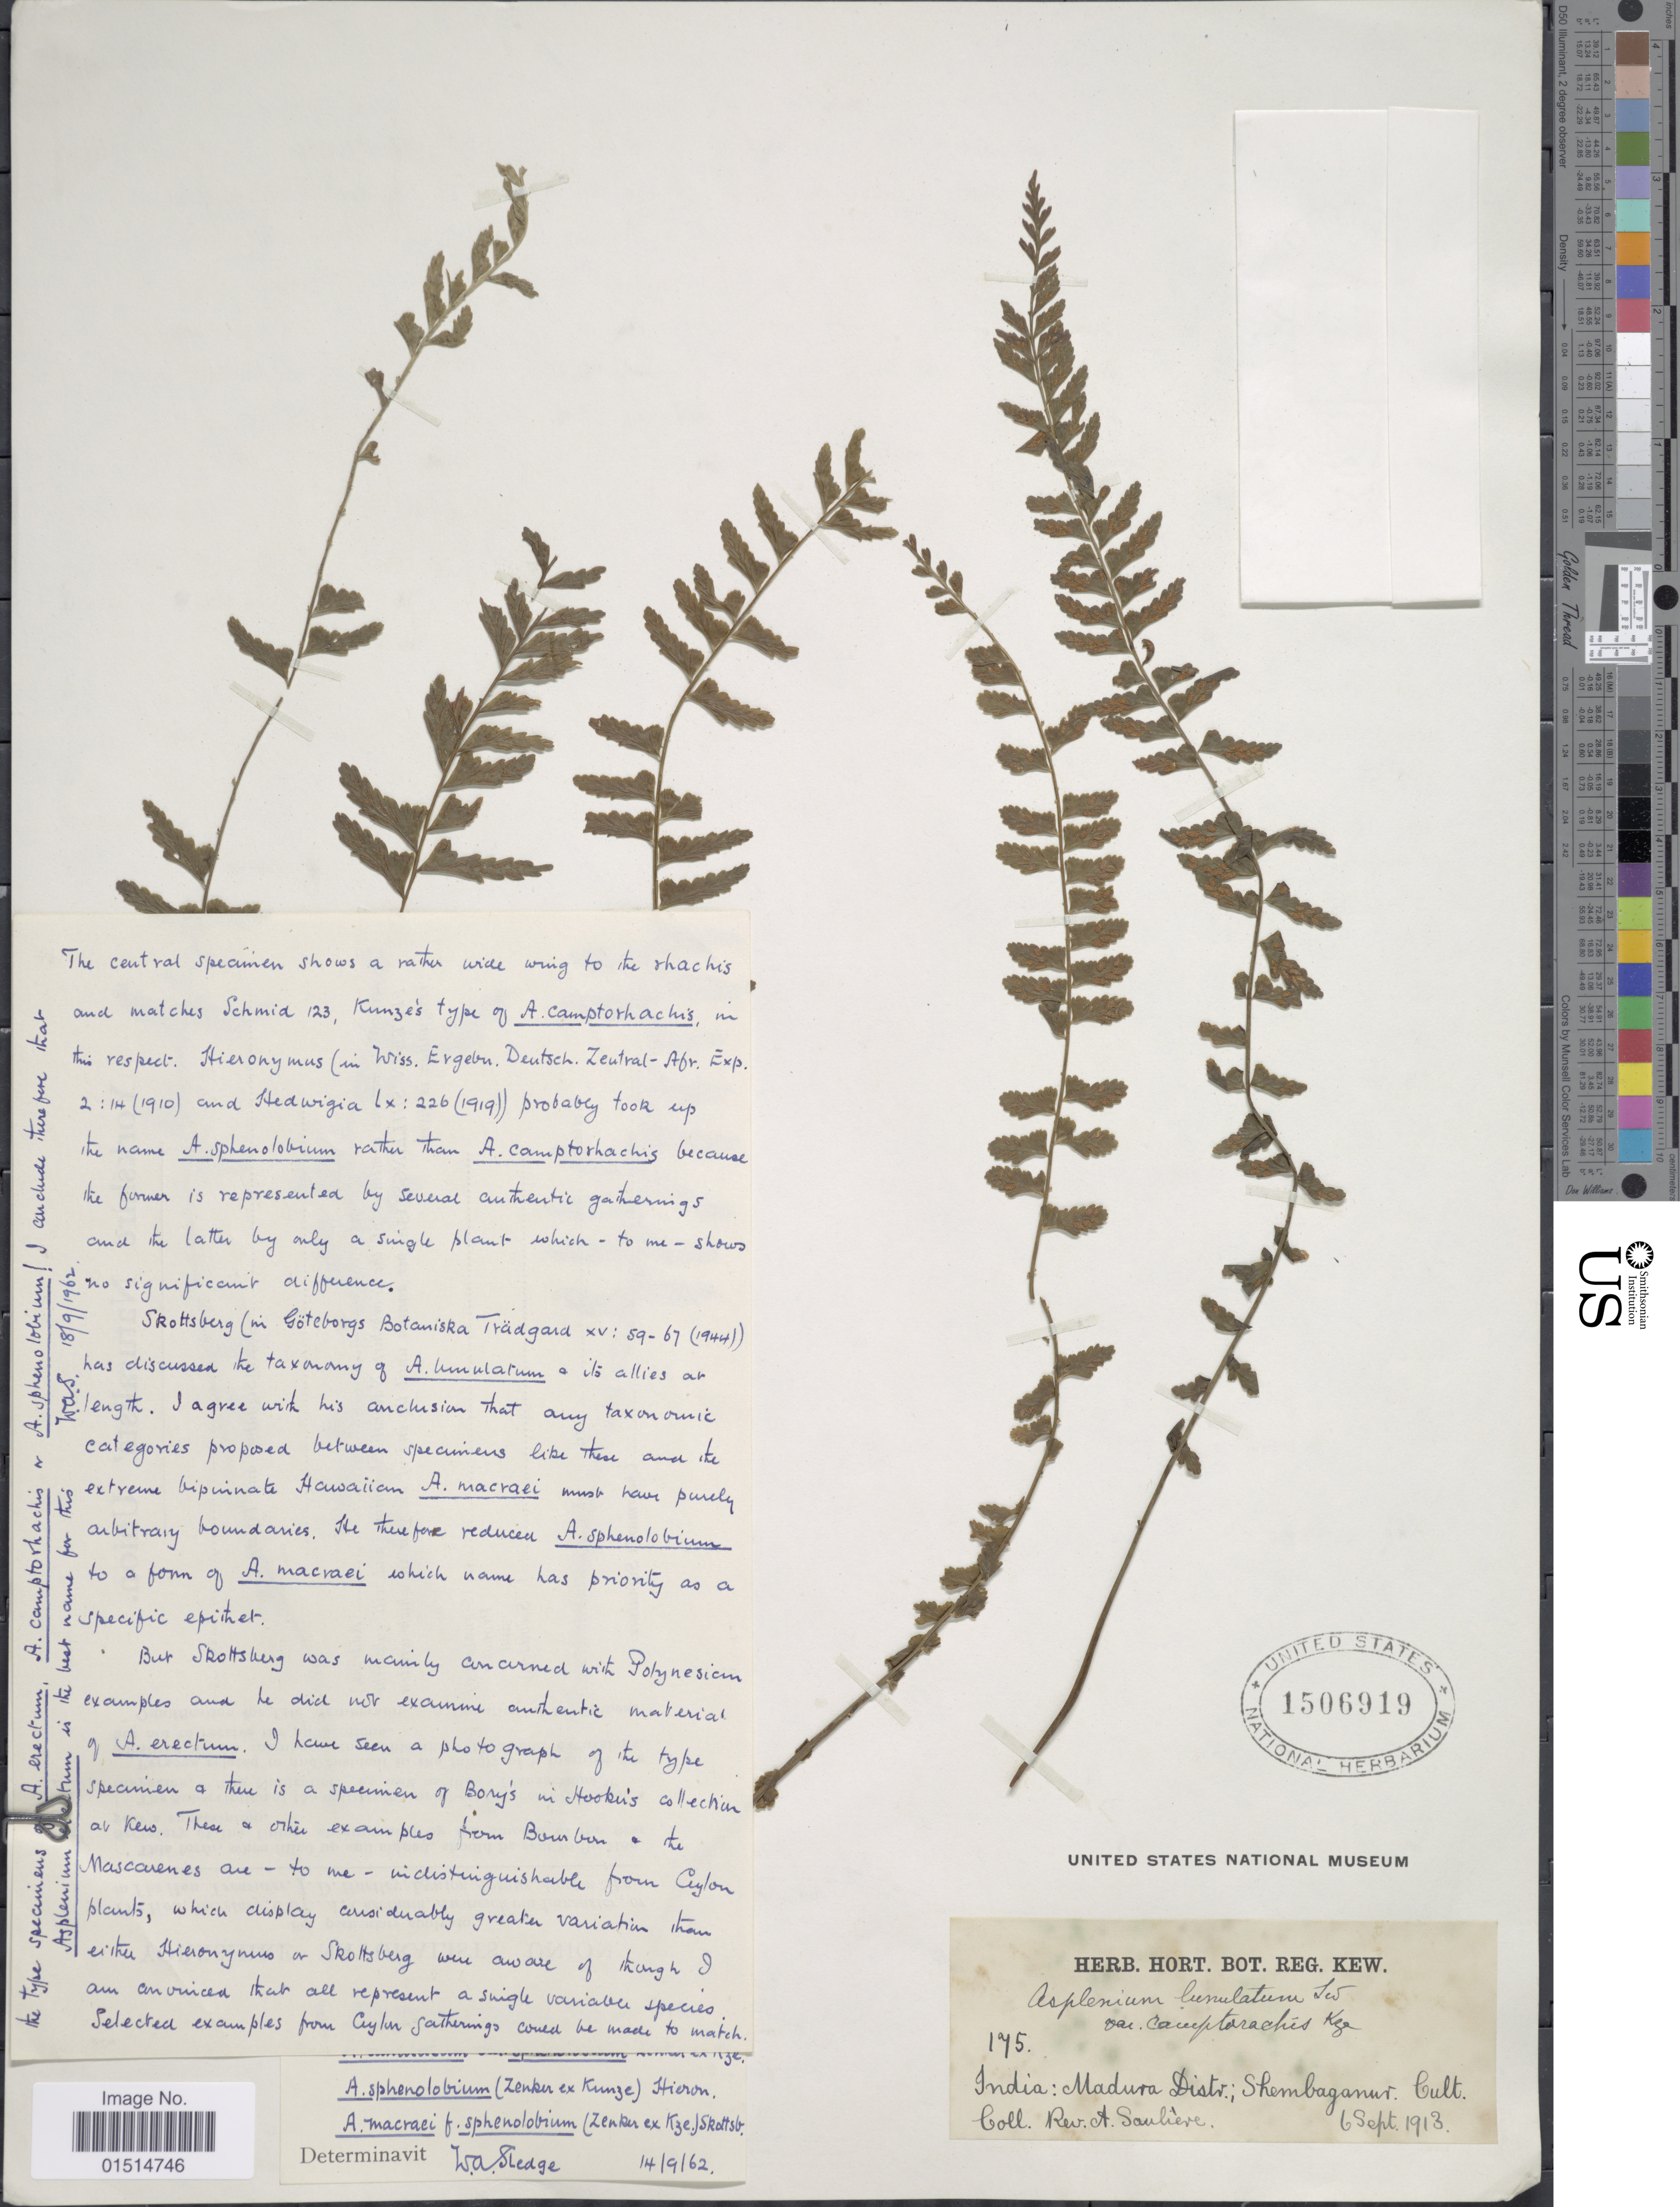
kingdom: Plantae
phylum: Tracheophyta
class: Polypodiopsida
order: Polypodiales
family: Aspleniaceae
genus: Asplenium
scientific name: Asplenium erectum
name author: Bory ex Willd.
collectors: A. Sauliere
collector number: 175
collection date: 1913-09-06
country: India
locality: Madura Distr.; Shembaganur.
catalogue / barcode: US 1506919